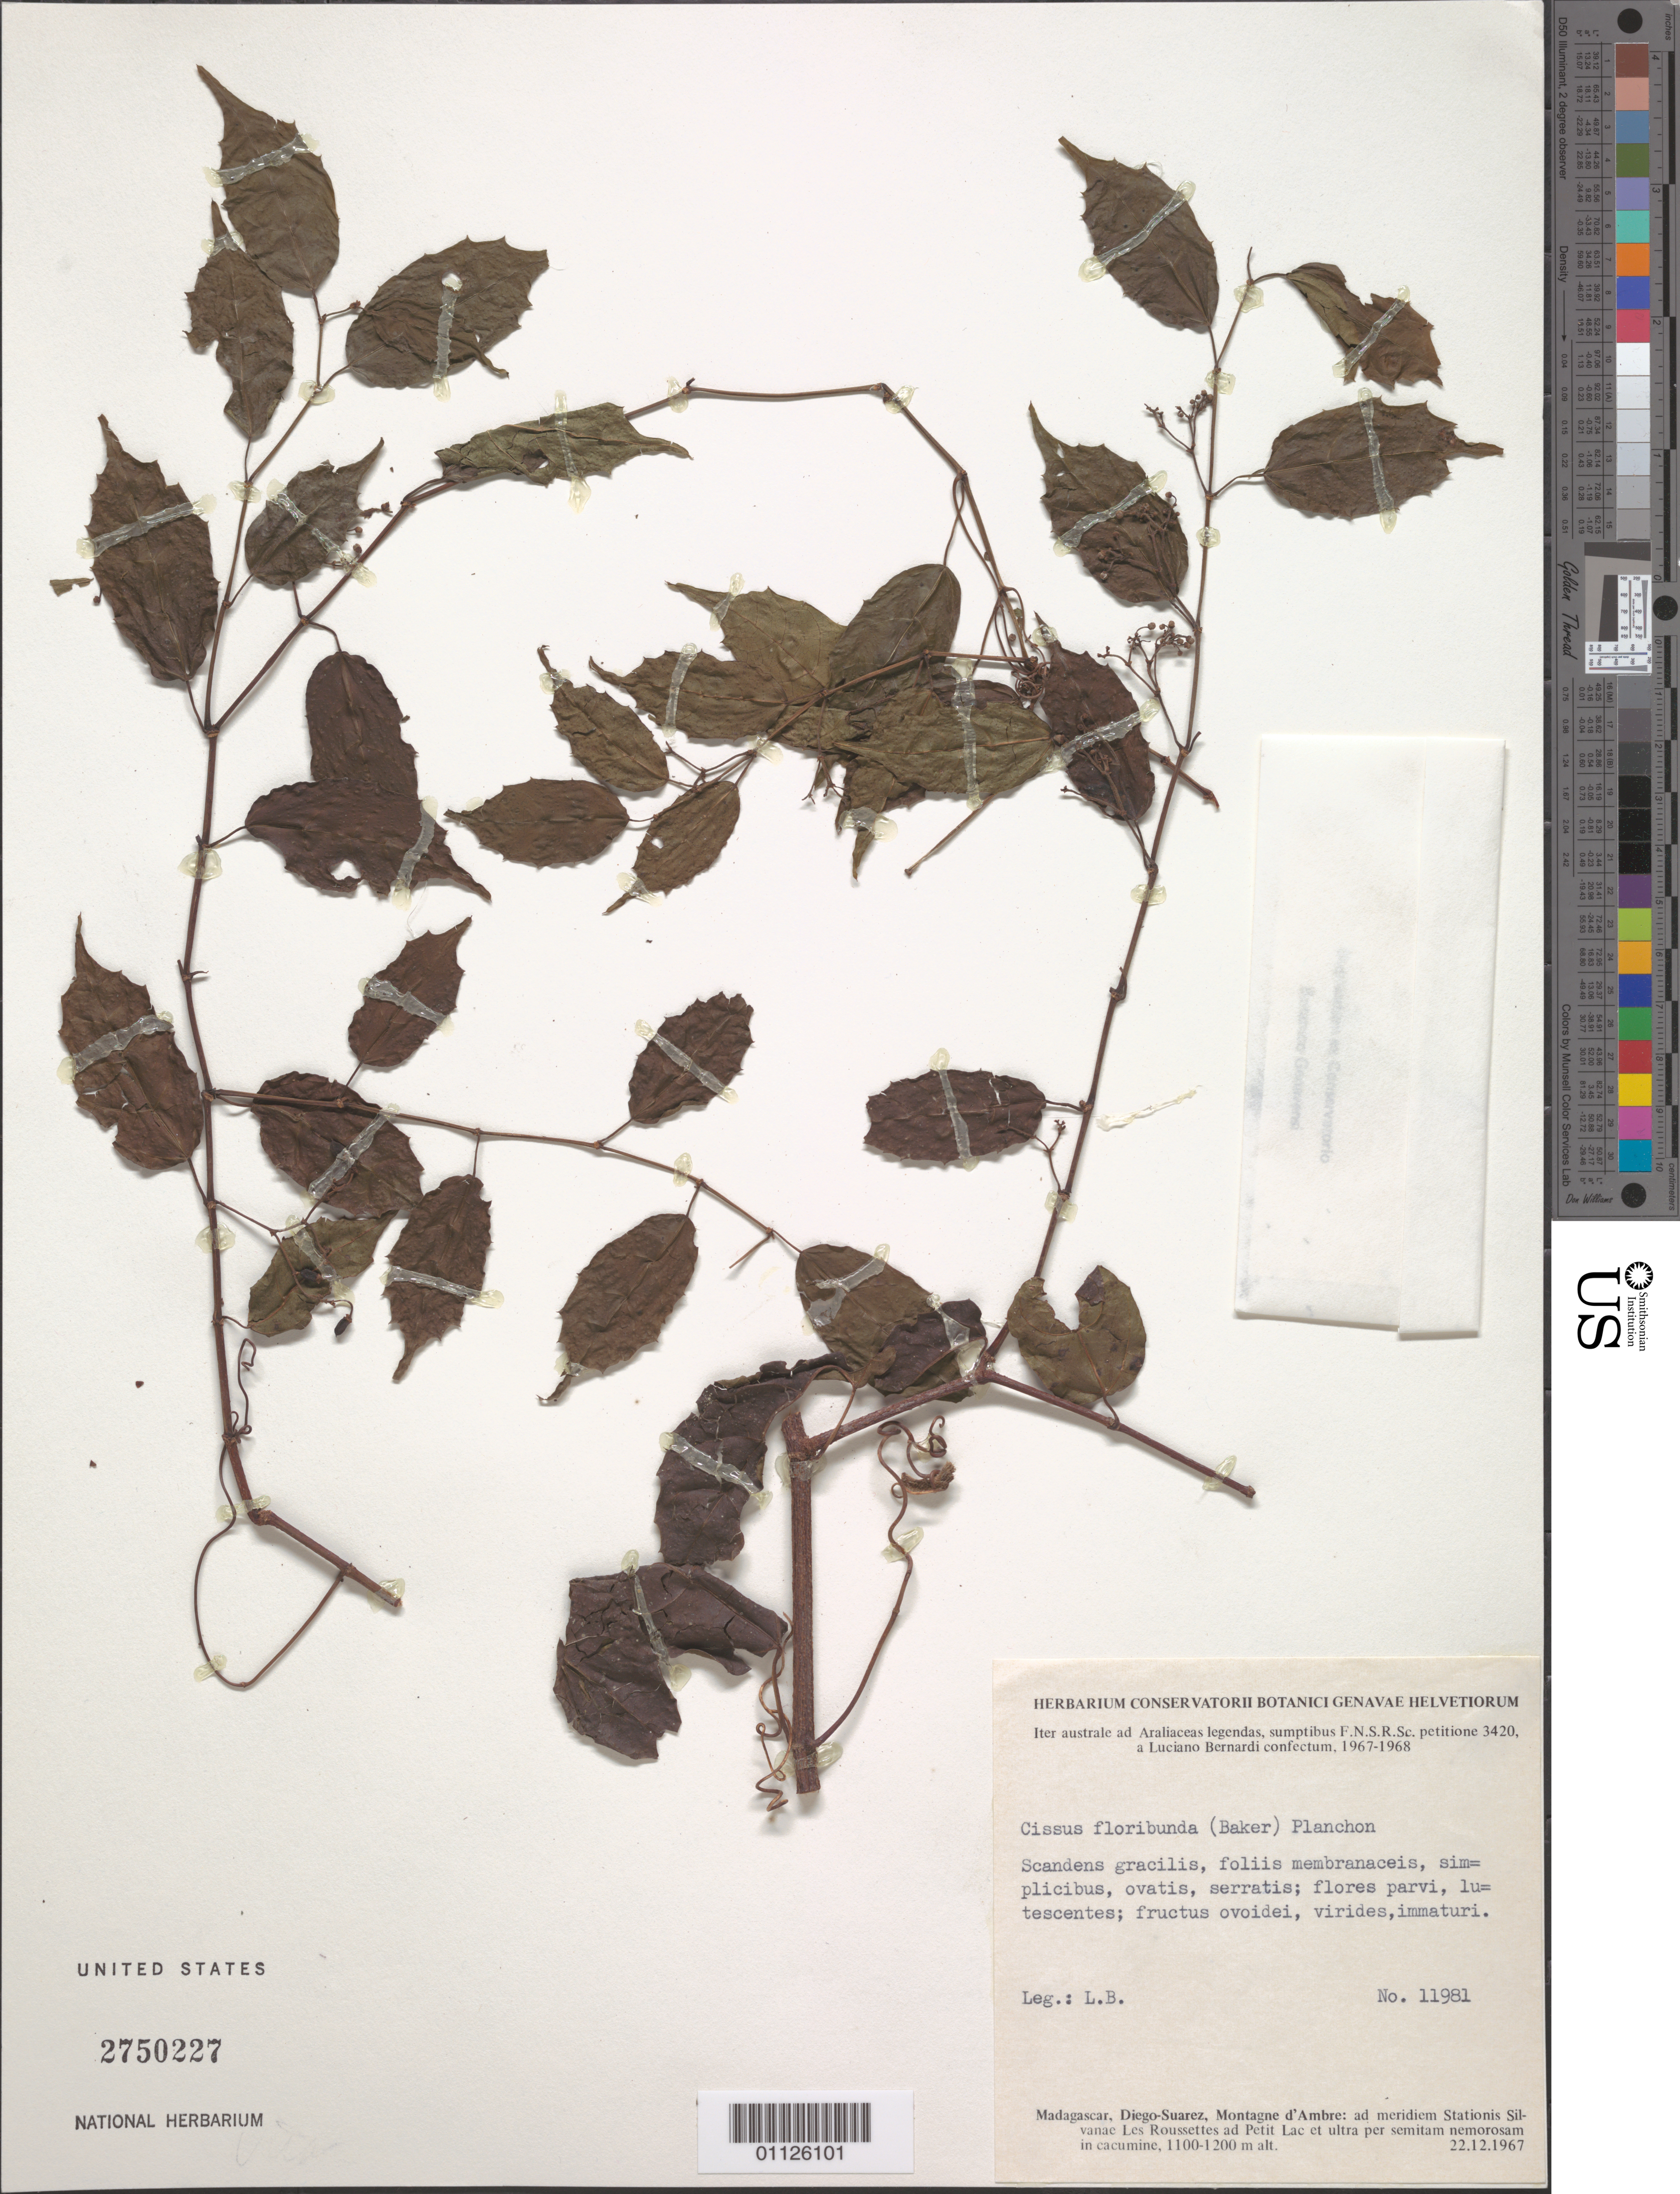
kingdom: Plantae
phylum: Tracheophyta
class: Magnoliopsida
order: Vitales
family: Vitaceae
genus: Cissus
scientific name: Cissus floribunda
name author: Planch.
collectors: L. Bernardi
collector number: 11981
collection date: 1967-12-22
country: Madagascar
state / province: Diana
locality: Montagne d'Ambre.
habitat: Scandens gracilis.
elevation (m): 1100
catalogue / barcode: US 2750227